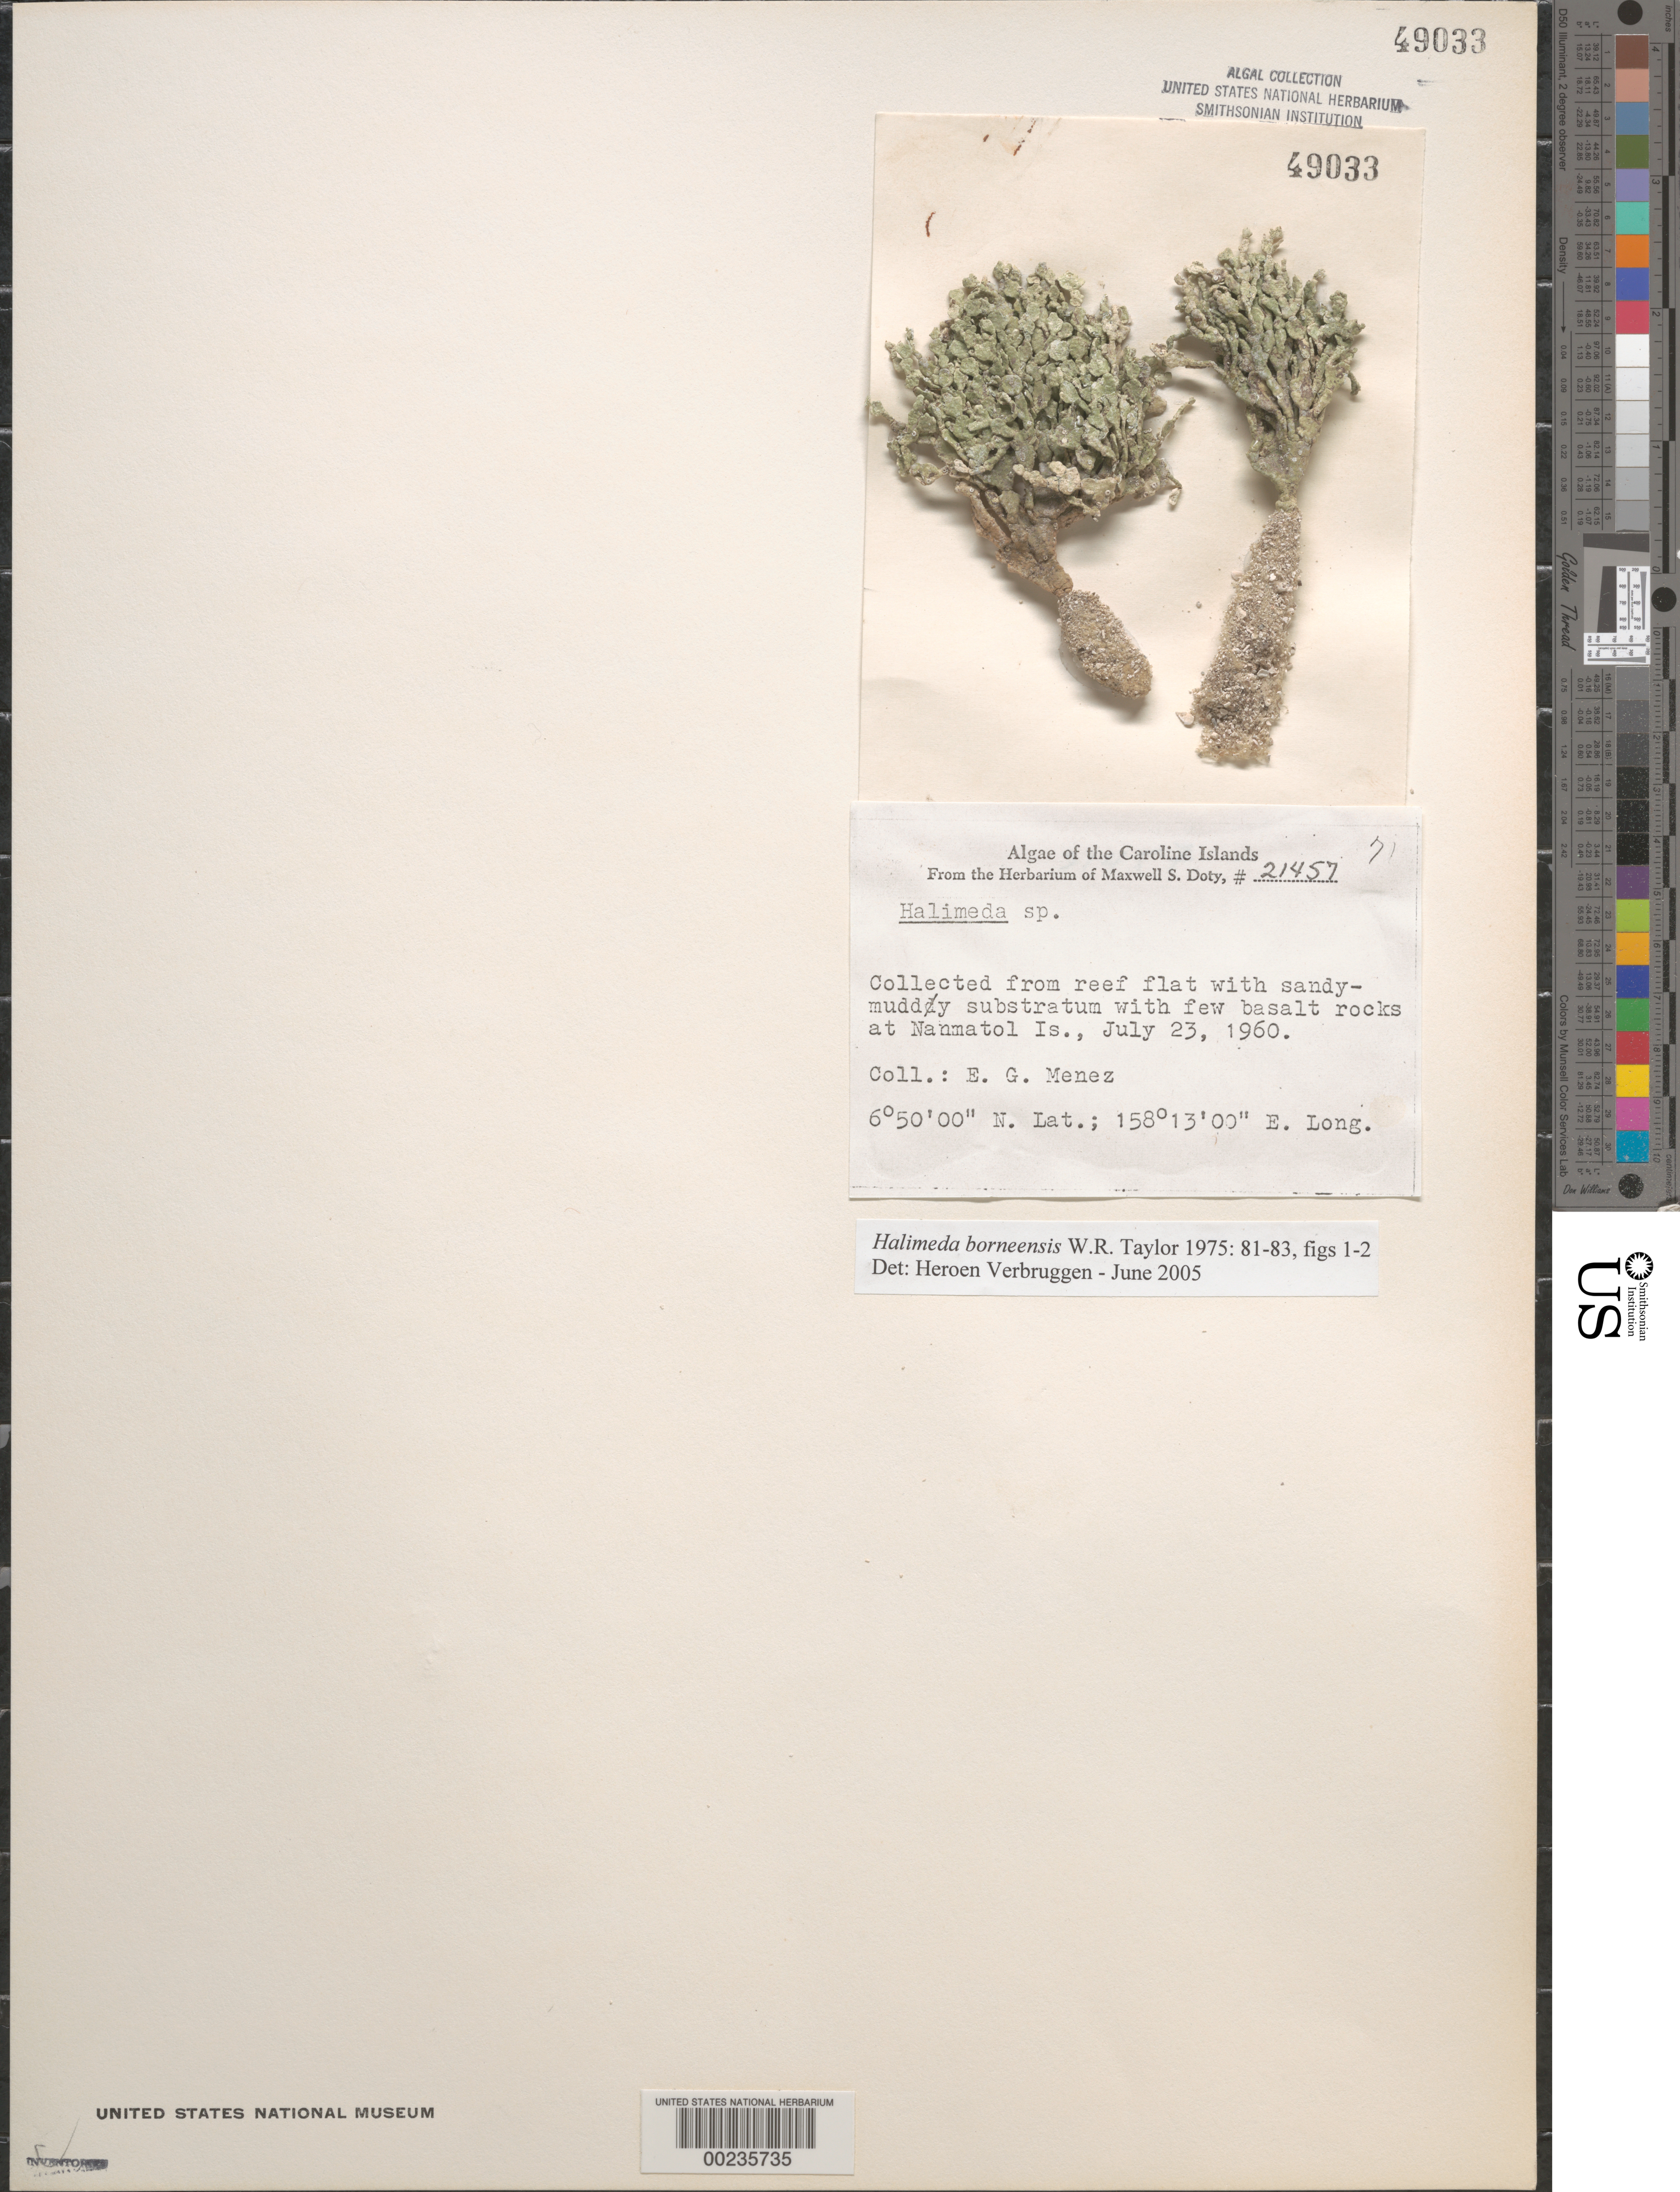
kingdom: Plantae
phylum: Chlorophyta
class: Ulvophyceae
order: Bryopsidales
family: Halimedaceae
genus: Halimeda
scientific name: Halimeda borneensis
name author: W.R. Taylor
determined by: Verbruggen, H.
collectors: Meñez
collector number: MSD 21457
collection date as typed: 23 Jul 1960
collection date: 1960-07-23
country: Micronesia, Federated States of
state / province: Pohnpei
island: Nanmatol Atoll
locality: Islands off E coast of Pohnpei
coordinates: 6 50' 00" N, 158 13' 00" E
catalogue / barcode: US 49033